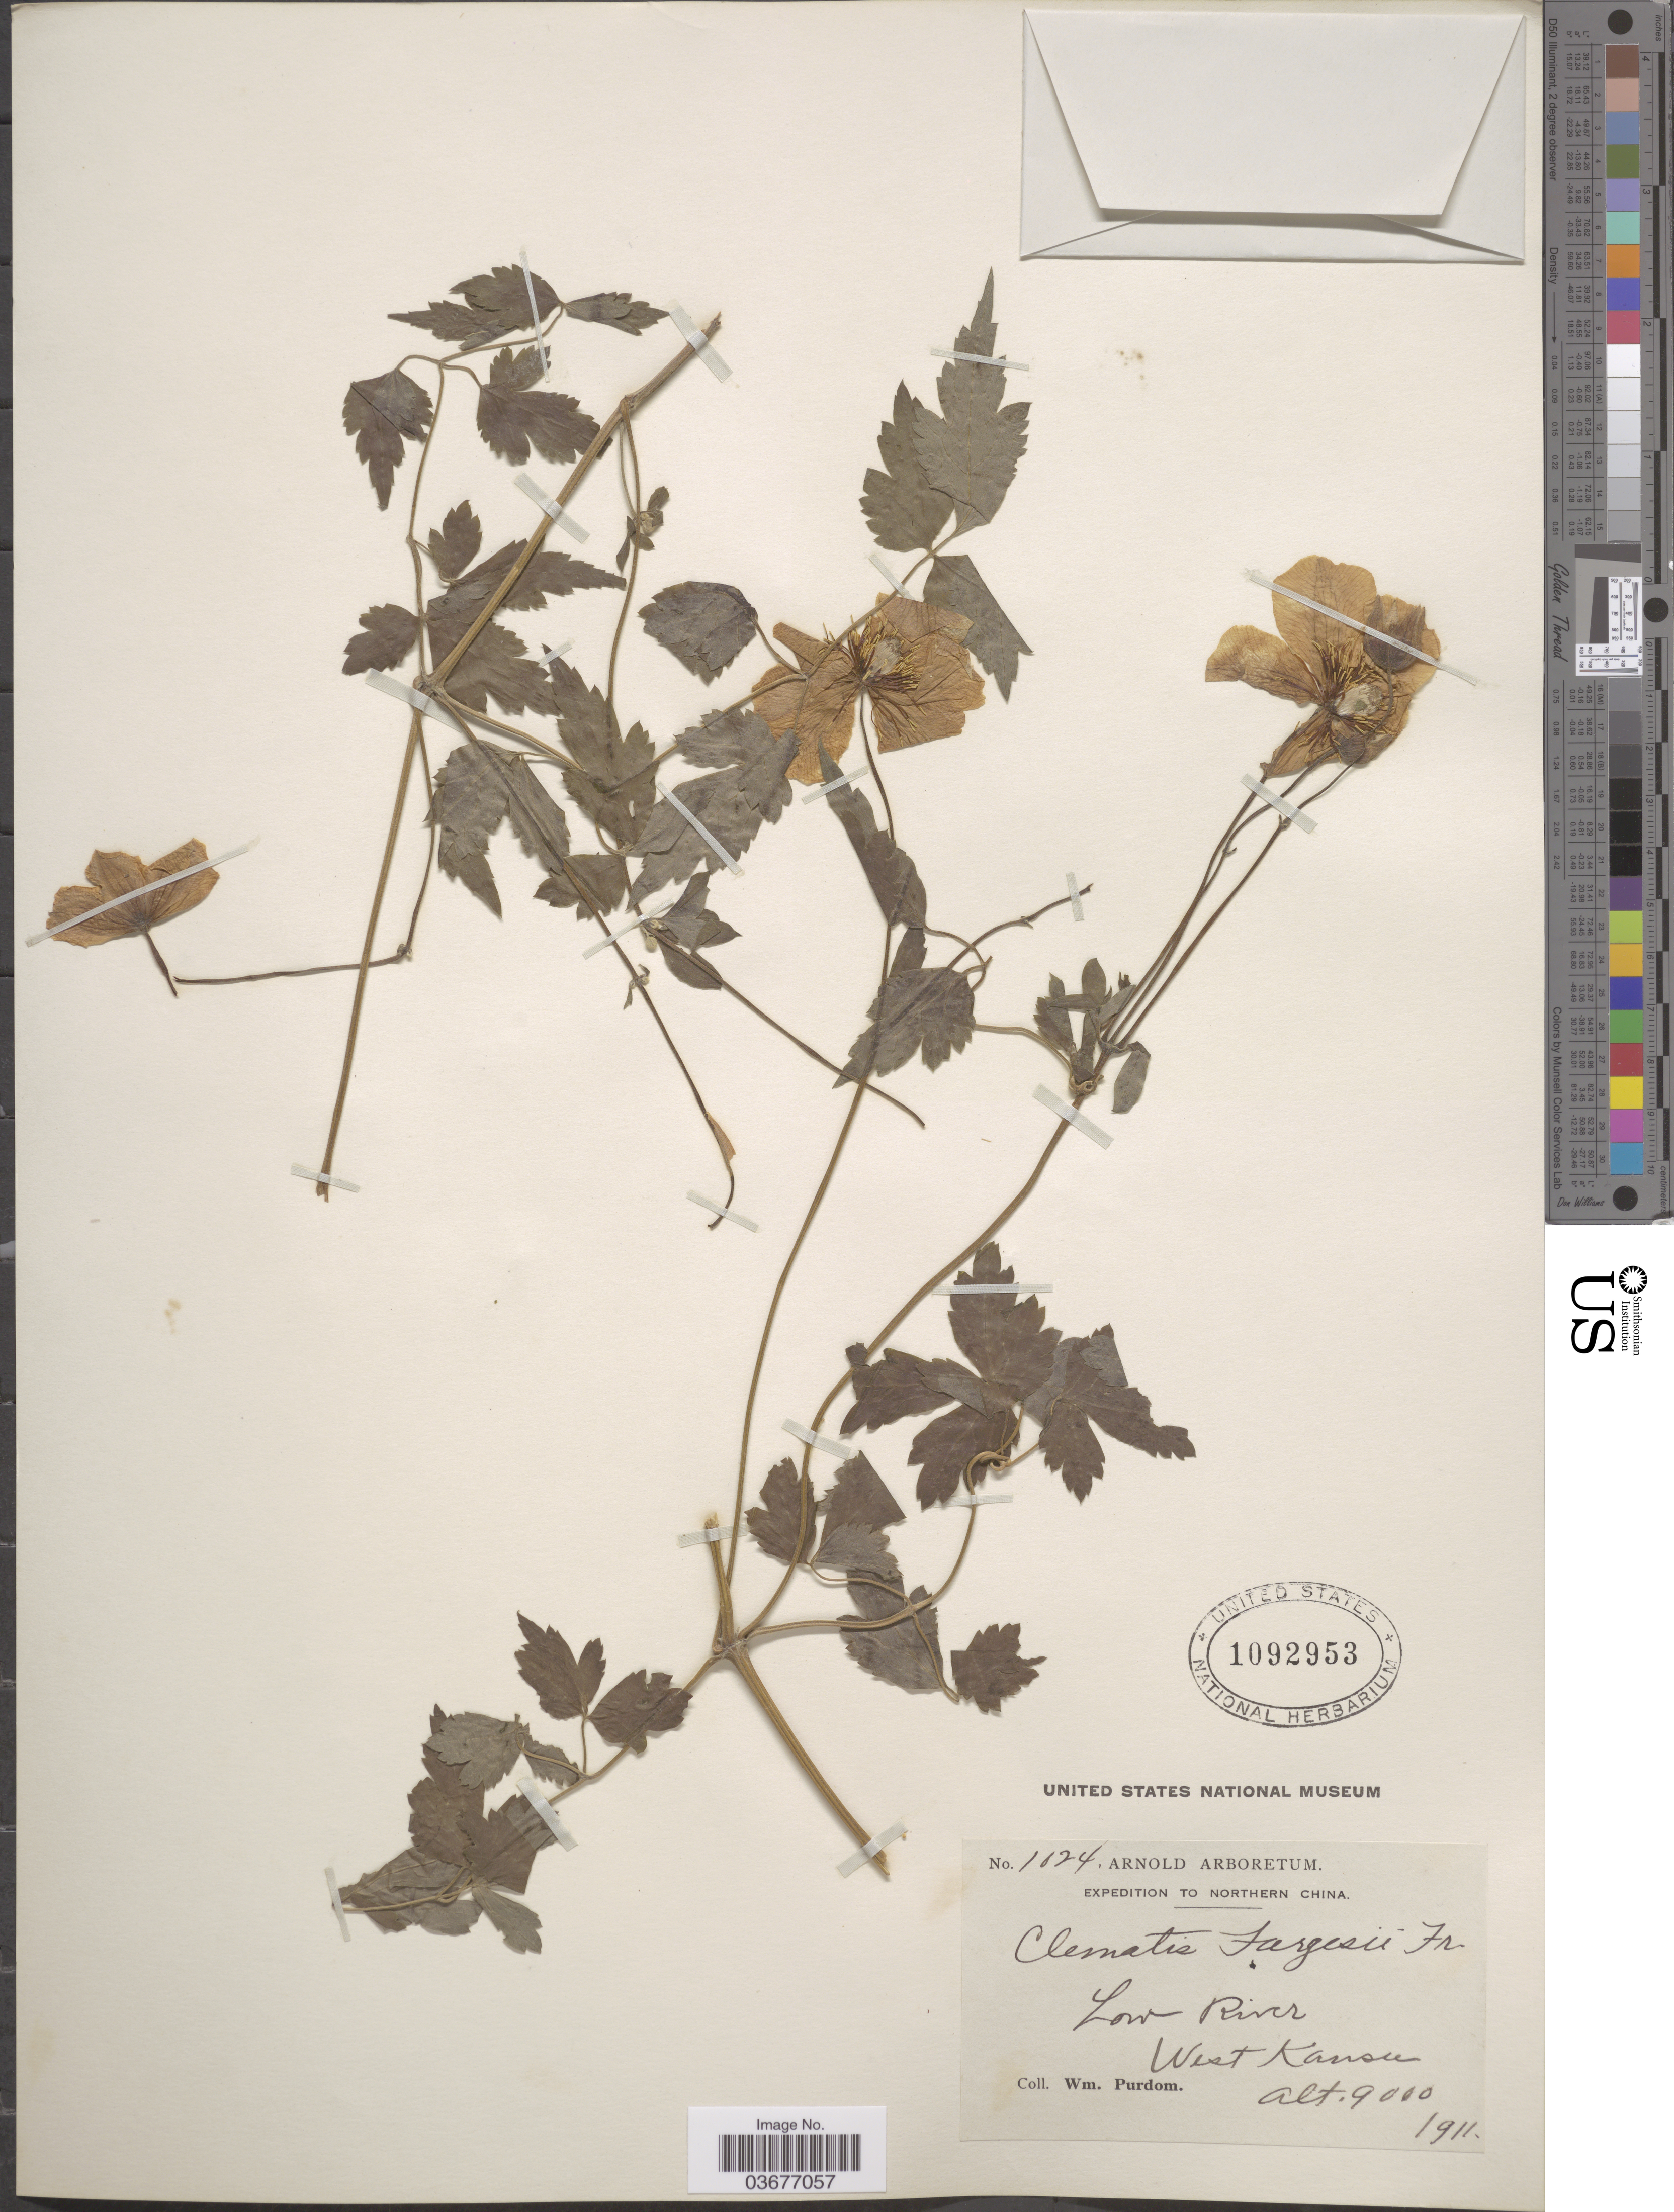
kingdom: Plantae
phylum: Tracheophyta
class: Magnoliopsida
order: Ranunculales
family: Ranunculaceae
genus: Clematis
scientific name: Clematis fargesii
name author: Franch.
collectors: W. Purdom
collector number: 1024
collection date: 1911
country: China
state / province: Gansu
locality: Northern China. Low River. West Kansu.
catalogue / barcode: US 1092953